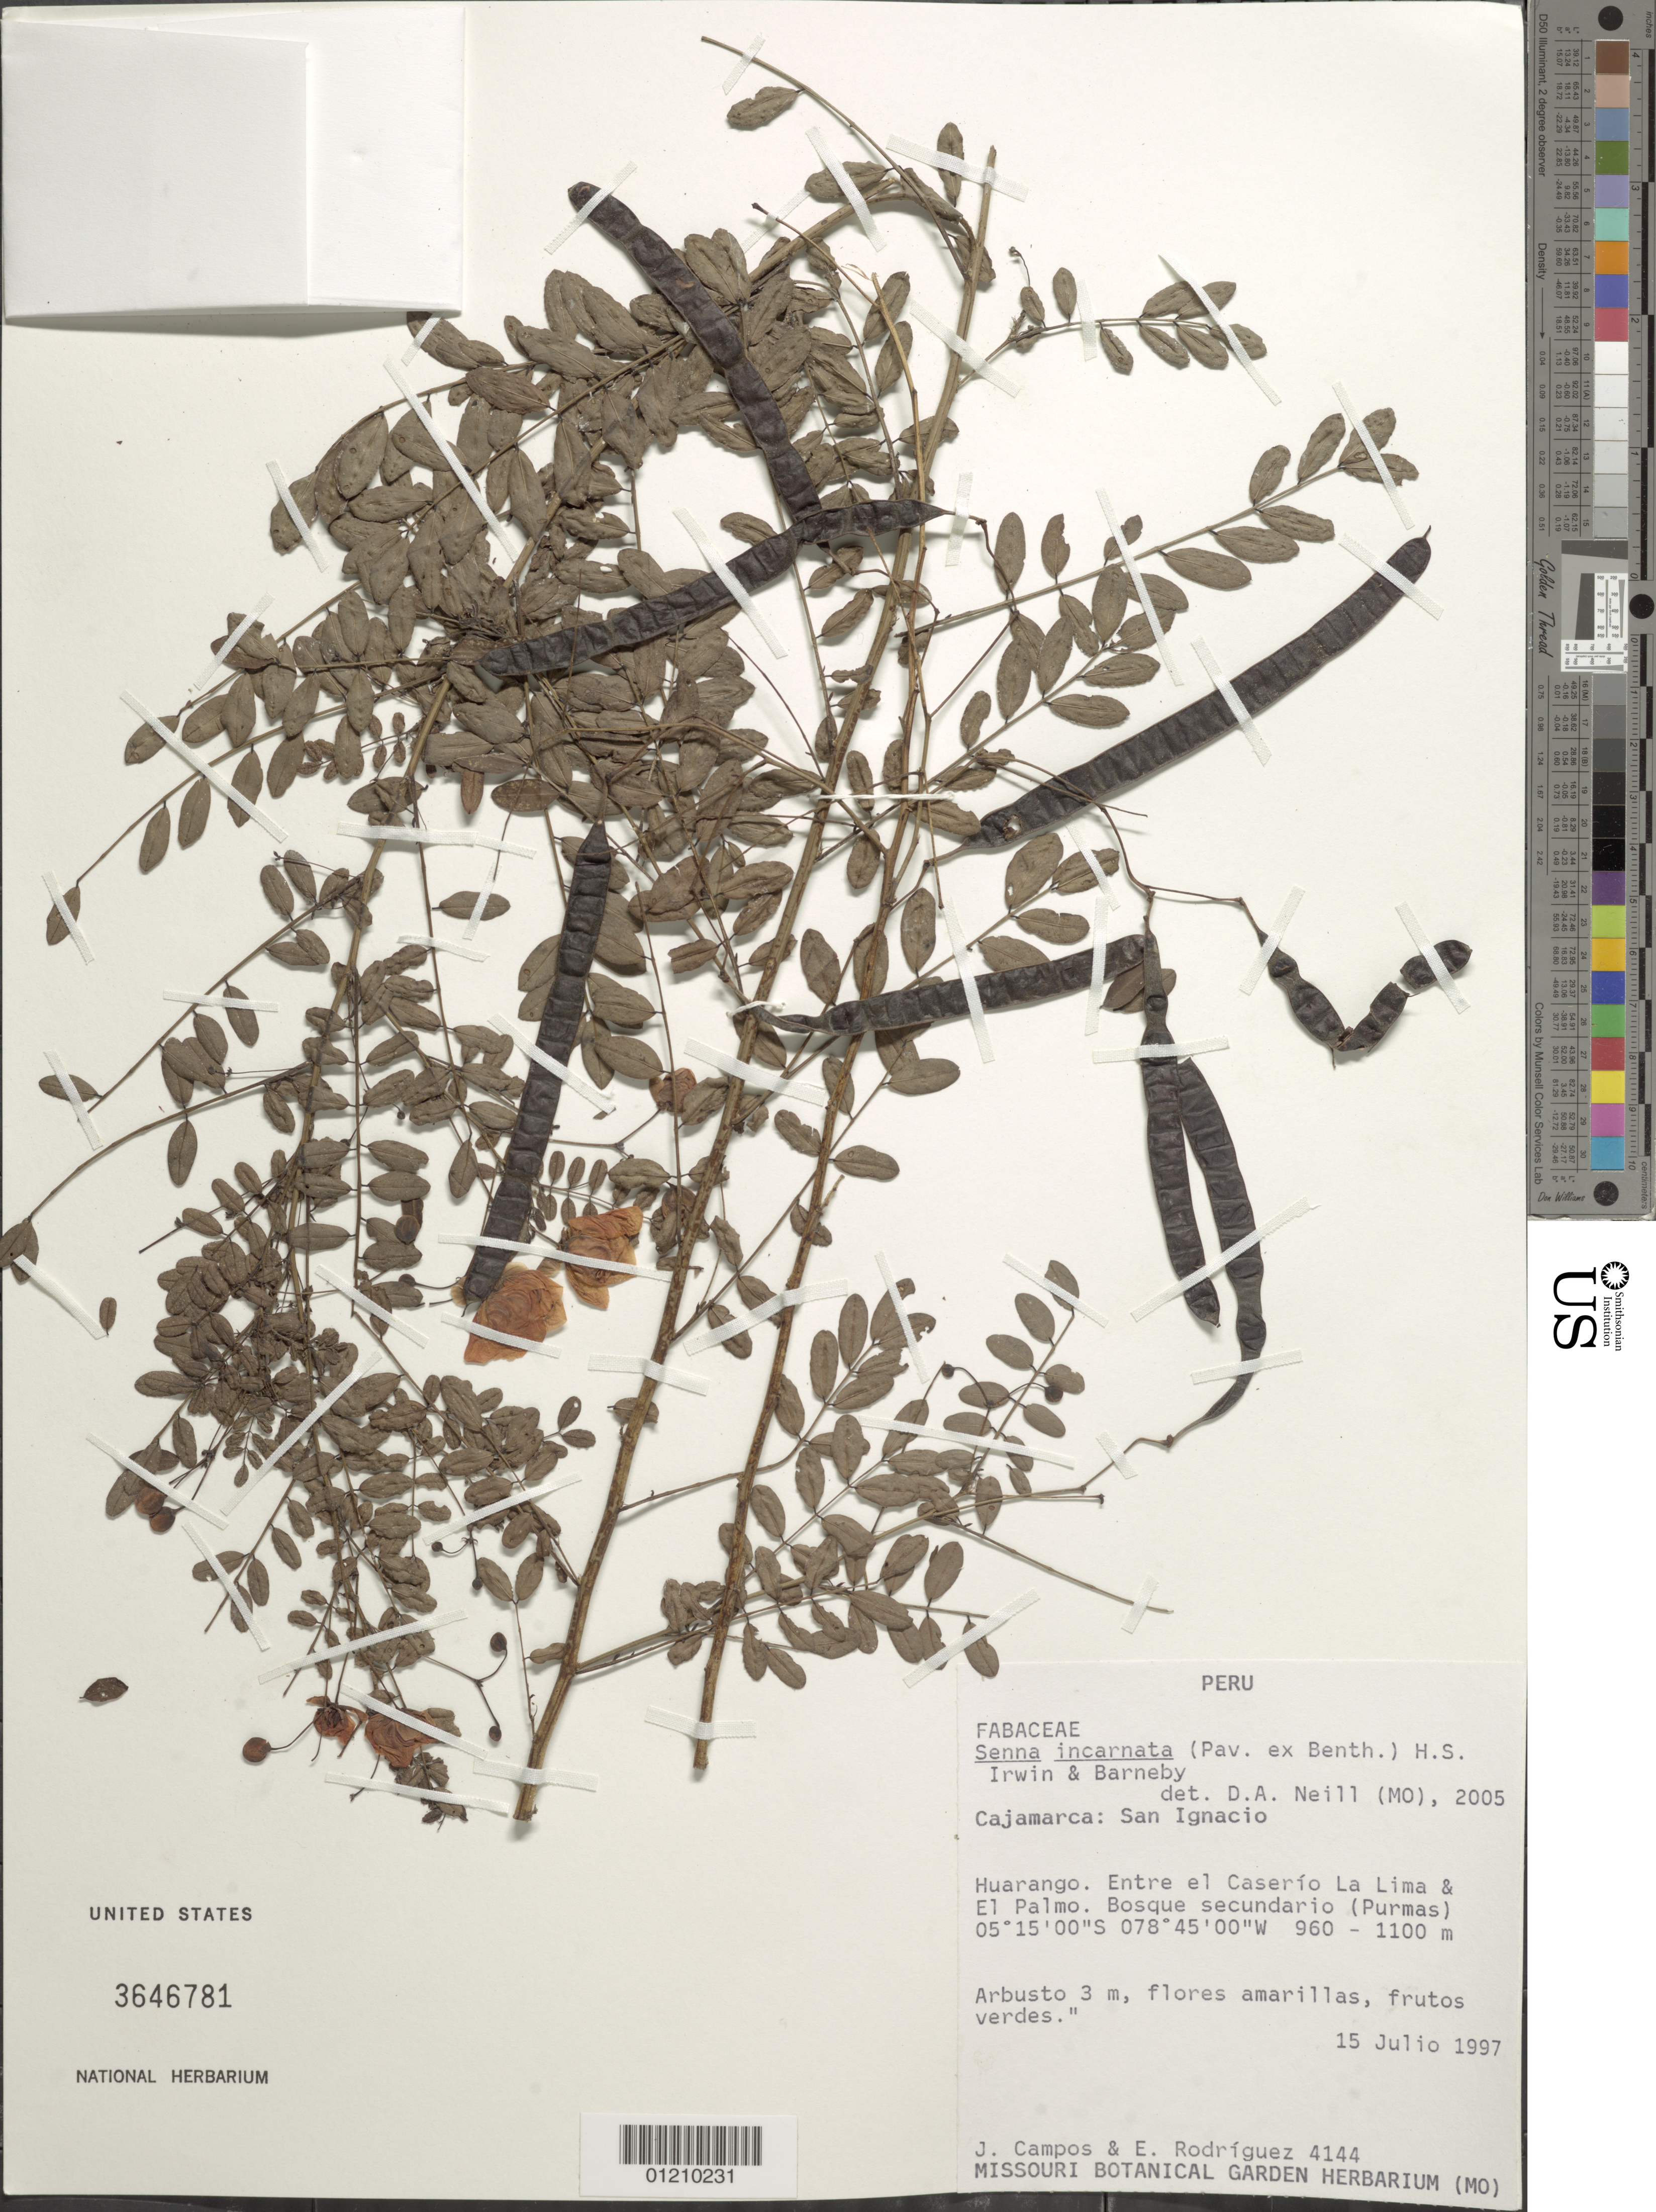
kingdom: Plantae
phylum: Tracheophyta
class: Magnoliopsida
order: Fabales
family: Fabaceae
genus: Senna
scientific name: Senna incarnata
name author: (Pav. ex Benth.) H.S. Irwin & Barneby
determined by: Neill, David Alan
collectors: J. Campos & E. Rodriguez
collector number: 4144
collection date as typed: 15 July 1997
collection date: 1997-07-15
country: Peru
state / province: Cajamarca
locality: Prov. San Ignacio, Dist. Huarango, entre el Caserío La Lima and El Palmo.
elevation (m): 960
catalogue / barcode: US 3646781